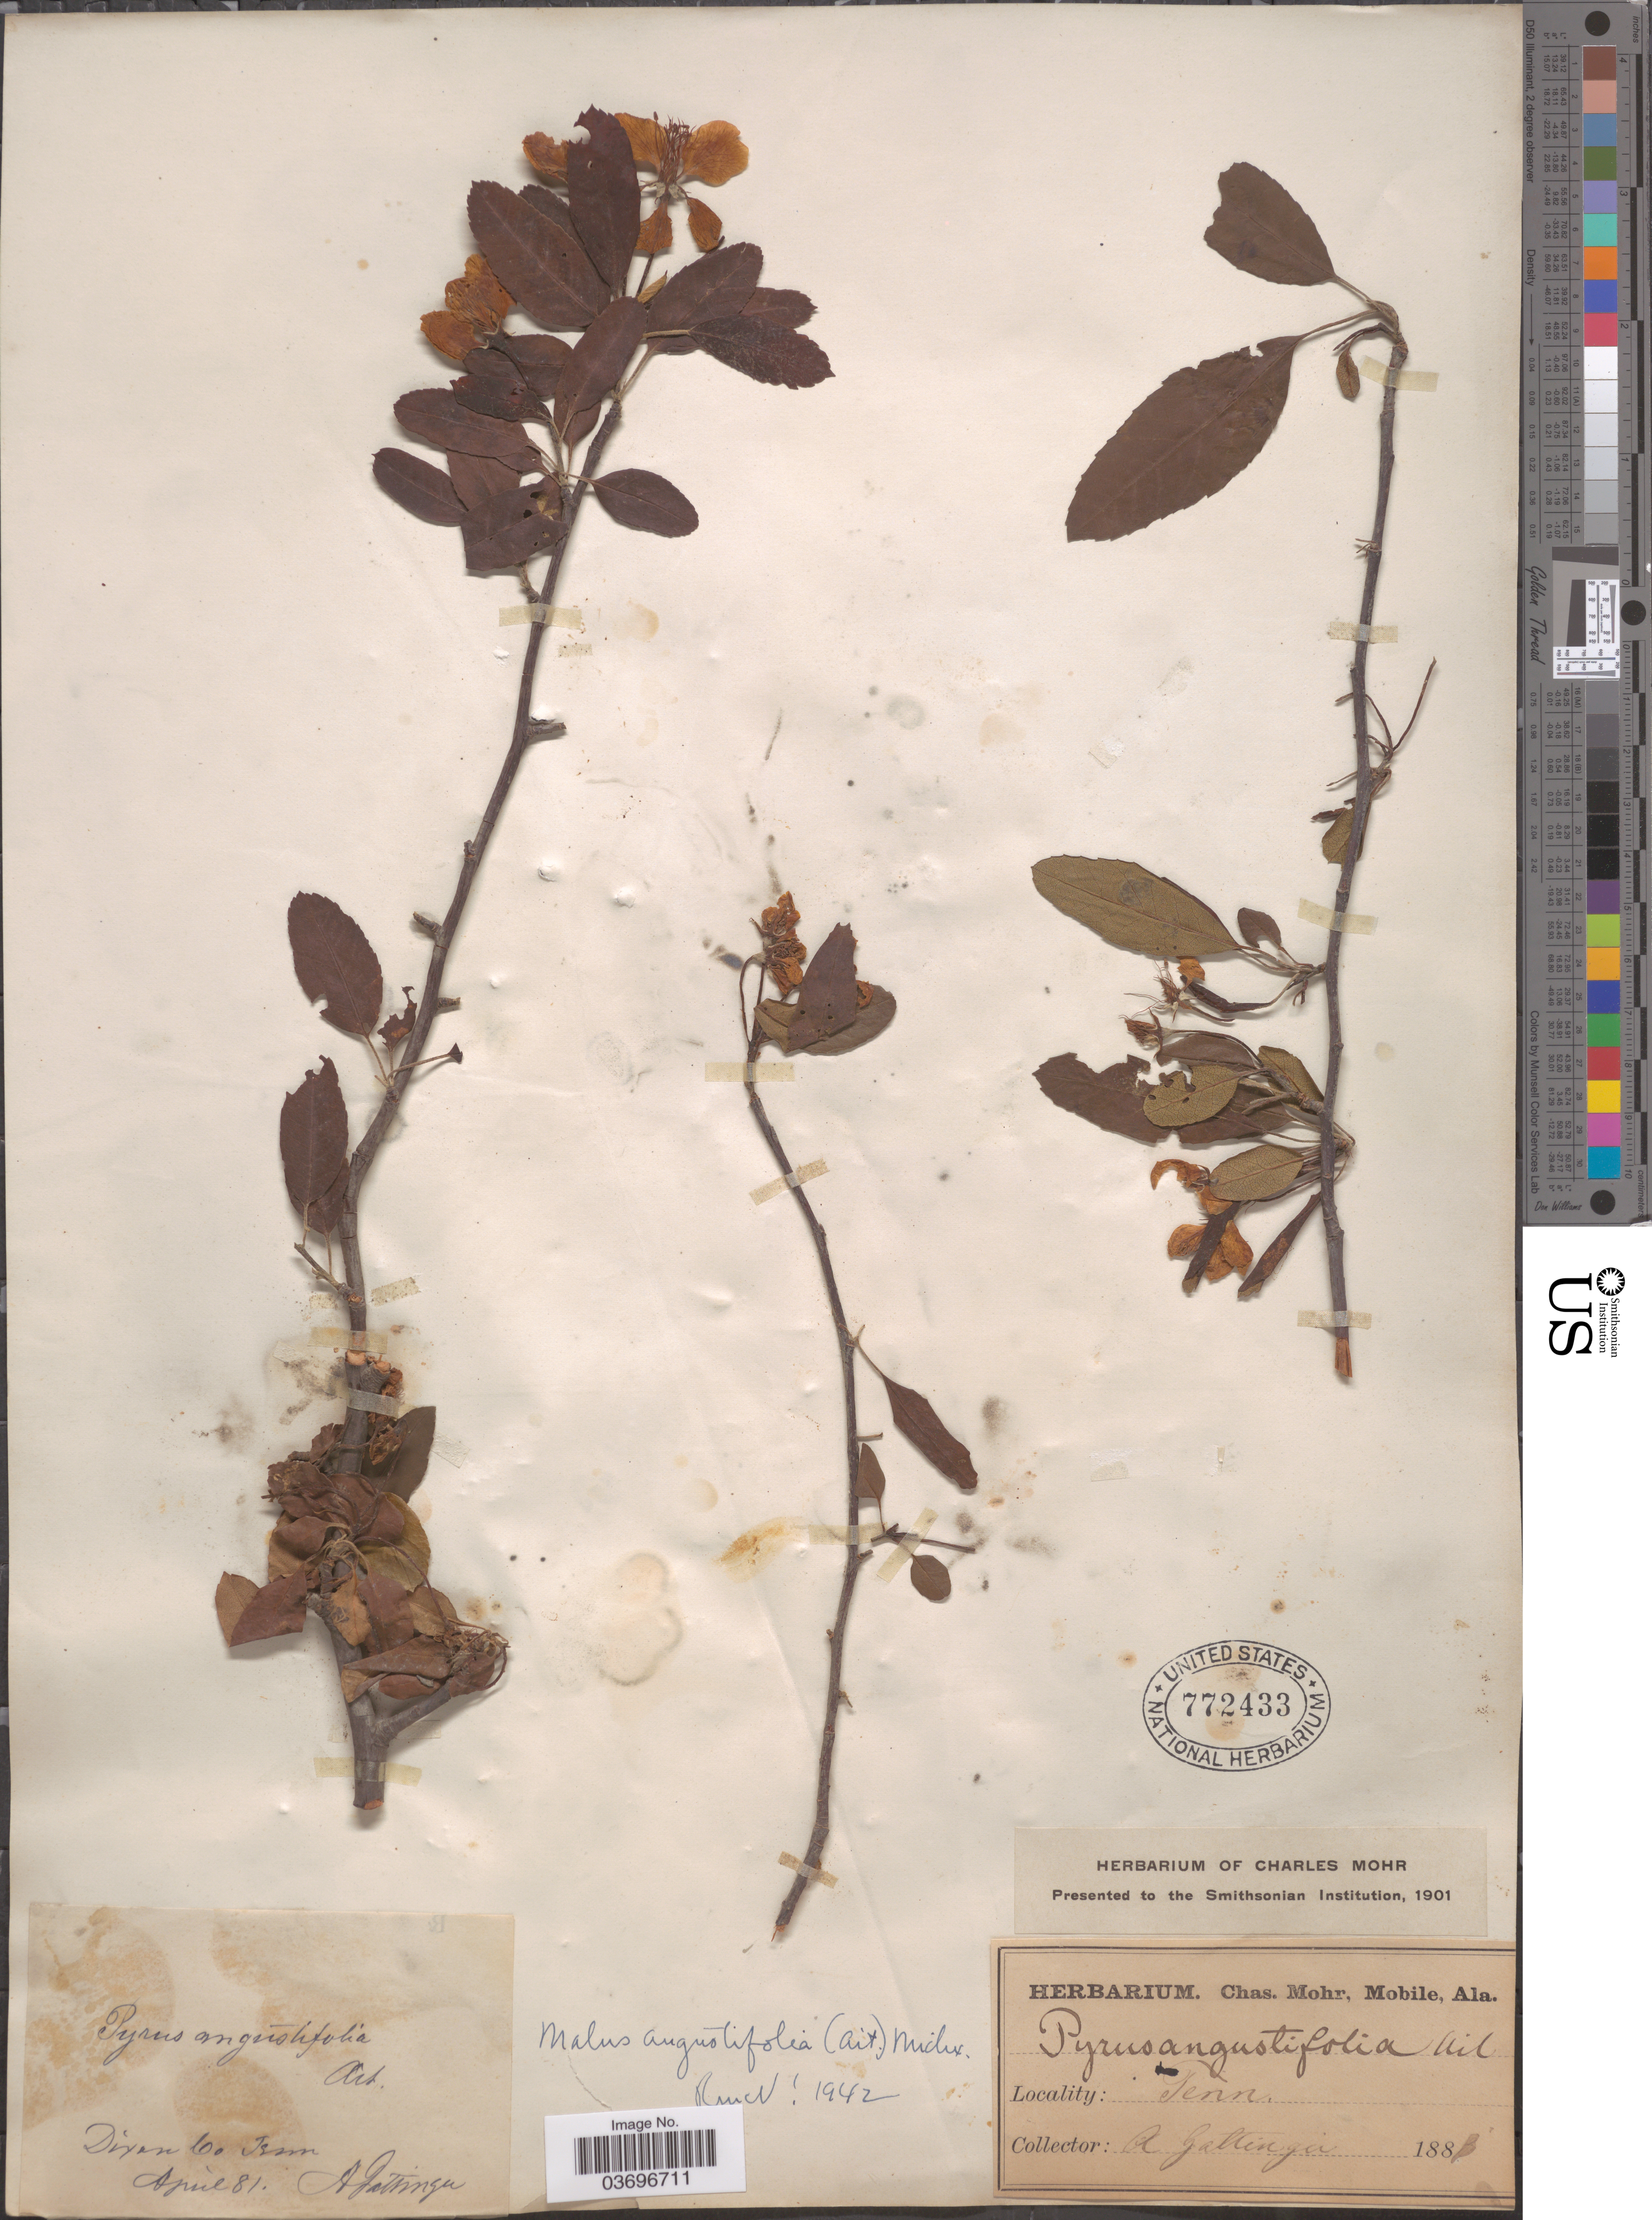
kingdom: Plantae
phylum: Tracheophyta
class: Magnoliopsida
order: Rosales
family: Rosaceae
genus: Malus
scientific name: Malus angustifolia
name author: (Aiton) Michx.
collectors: A. Gattinger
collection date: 1881-04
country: United States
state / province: Tennessee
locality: Dixon Co.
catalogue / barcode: US 772433